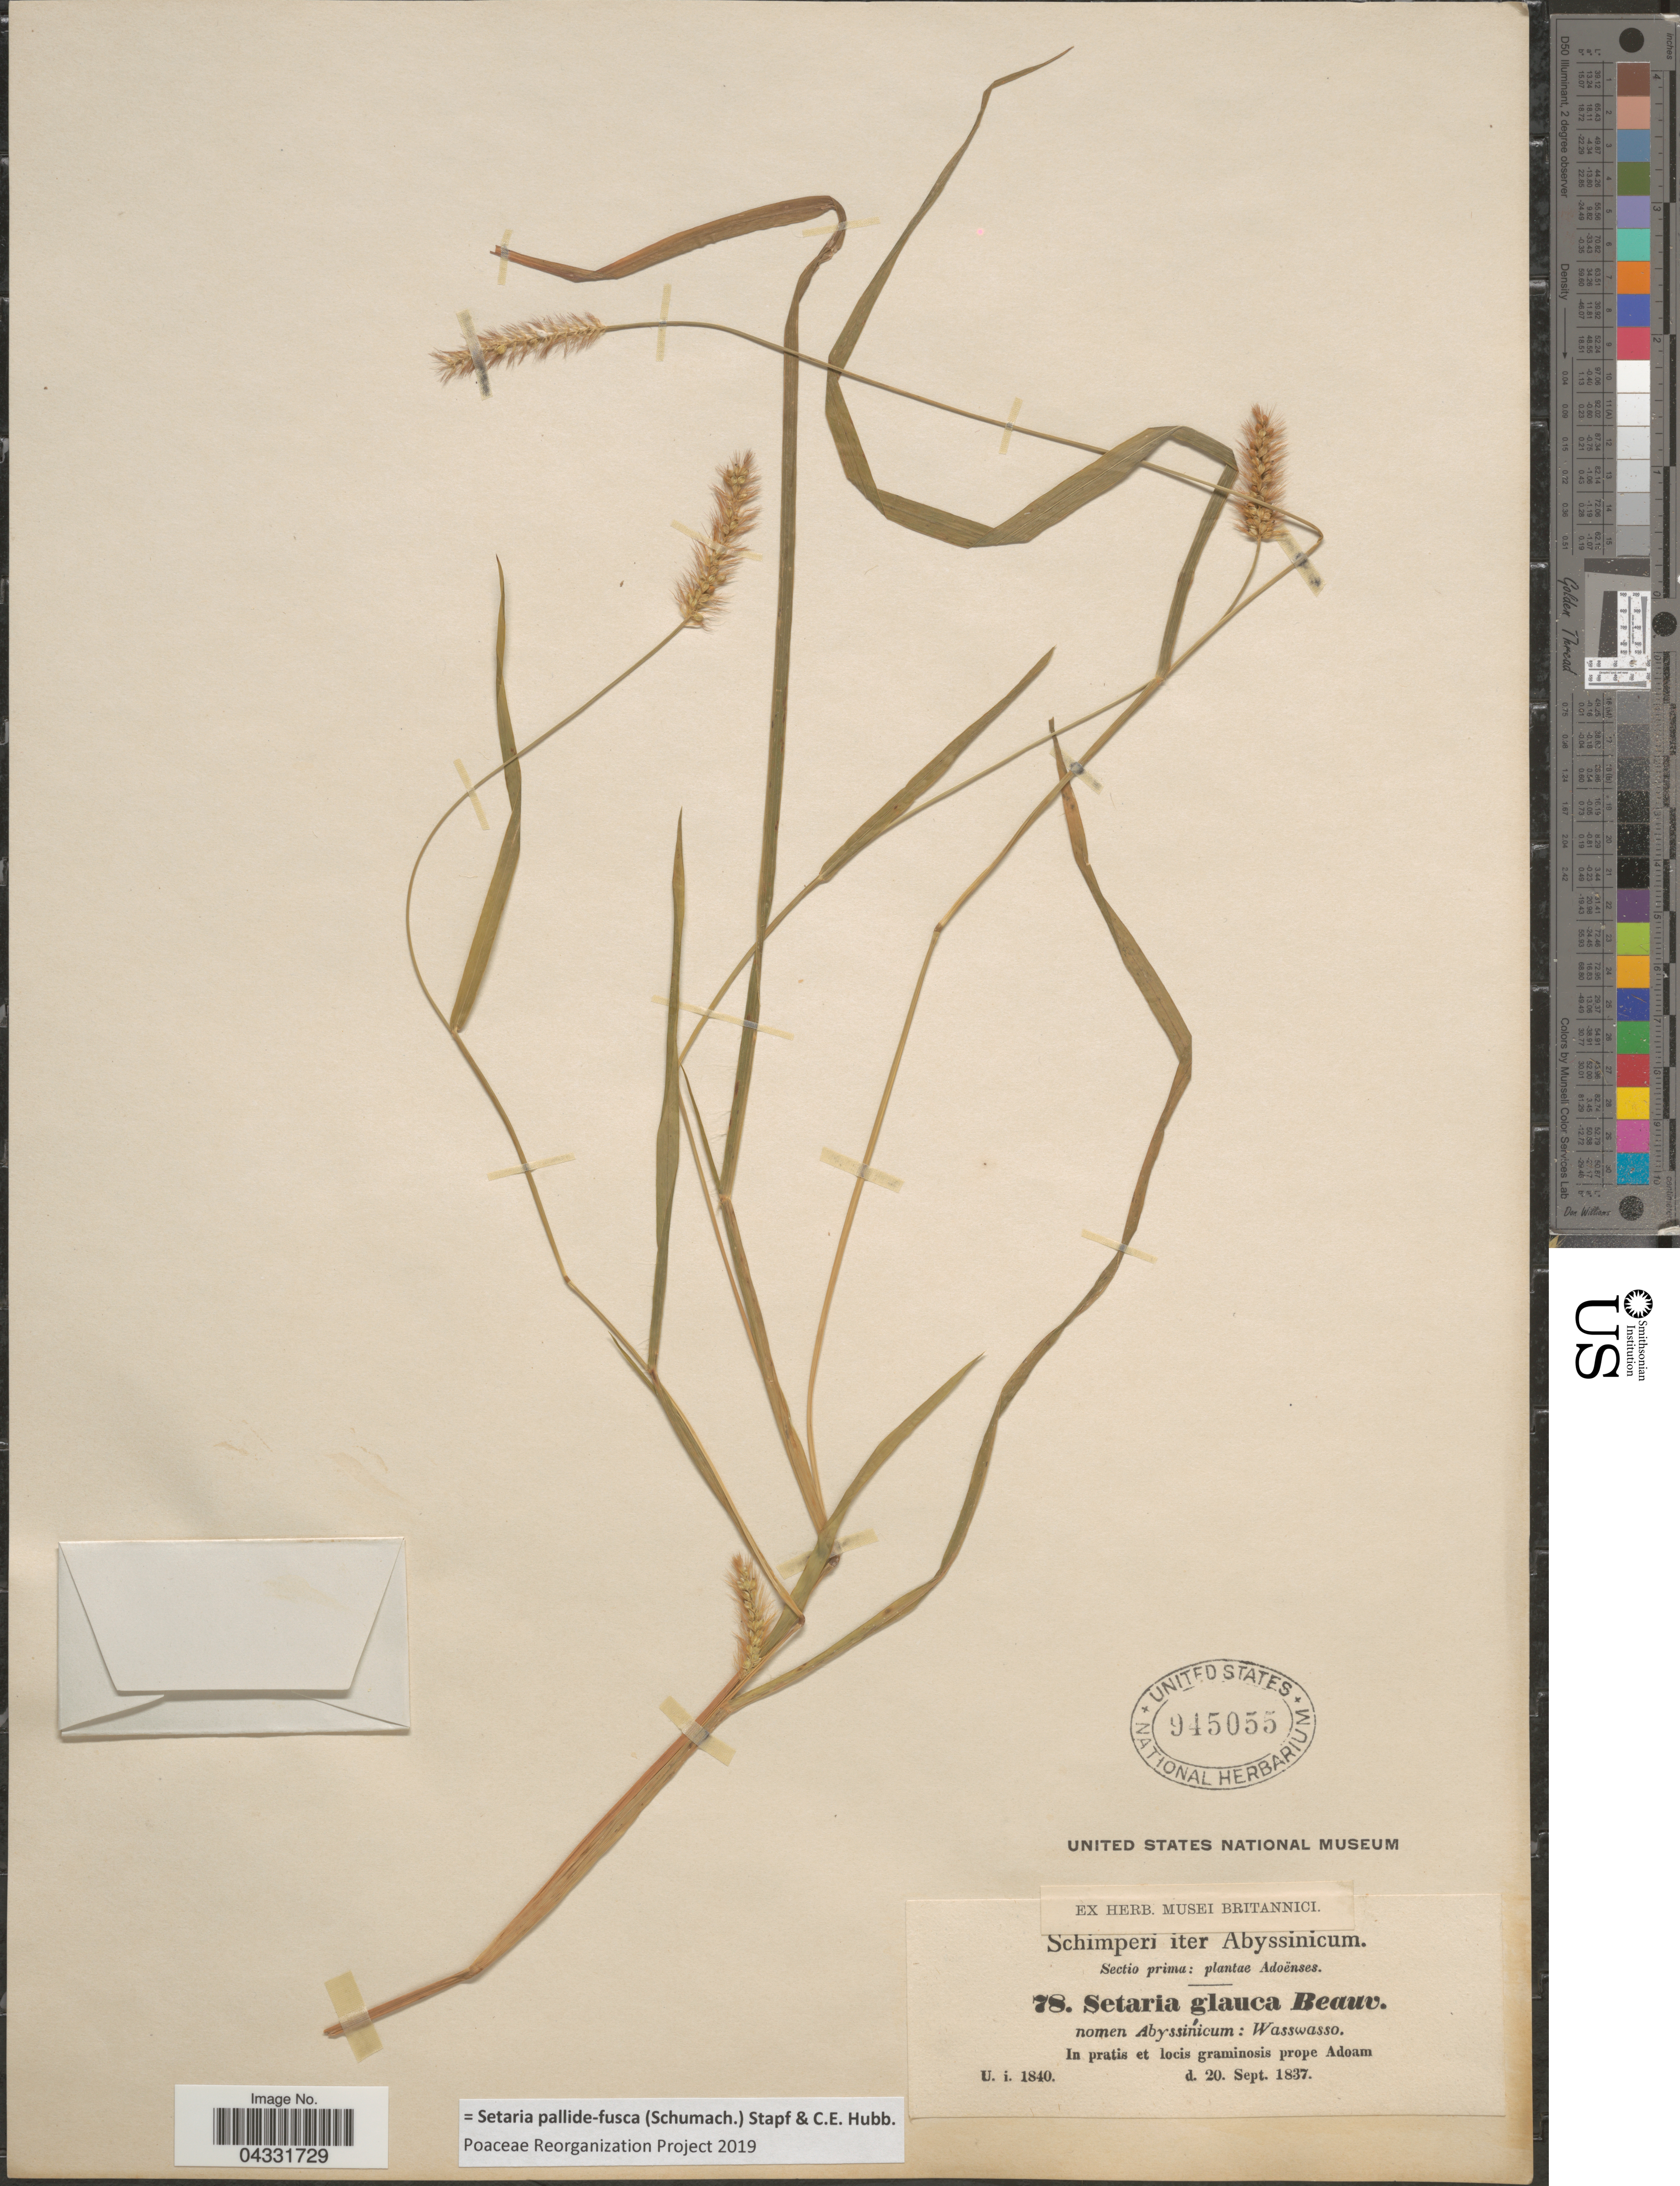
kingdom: Plantae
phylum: Tracheophyta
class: Liliopsida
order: Poales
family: Poaceae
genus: Setaria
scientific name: Setaria pallide-fusca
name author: (Schumach.) Stapf & C.E. Hubb.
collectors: -. Schimper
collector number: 78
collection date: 1837-09-20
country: Ethiopia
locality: Iter Abyssinicum. In pratis et locis graminosis prope Adoam.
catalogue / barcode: US 945055